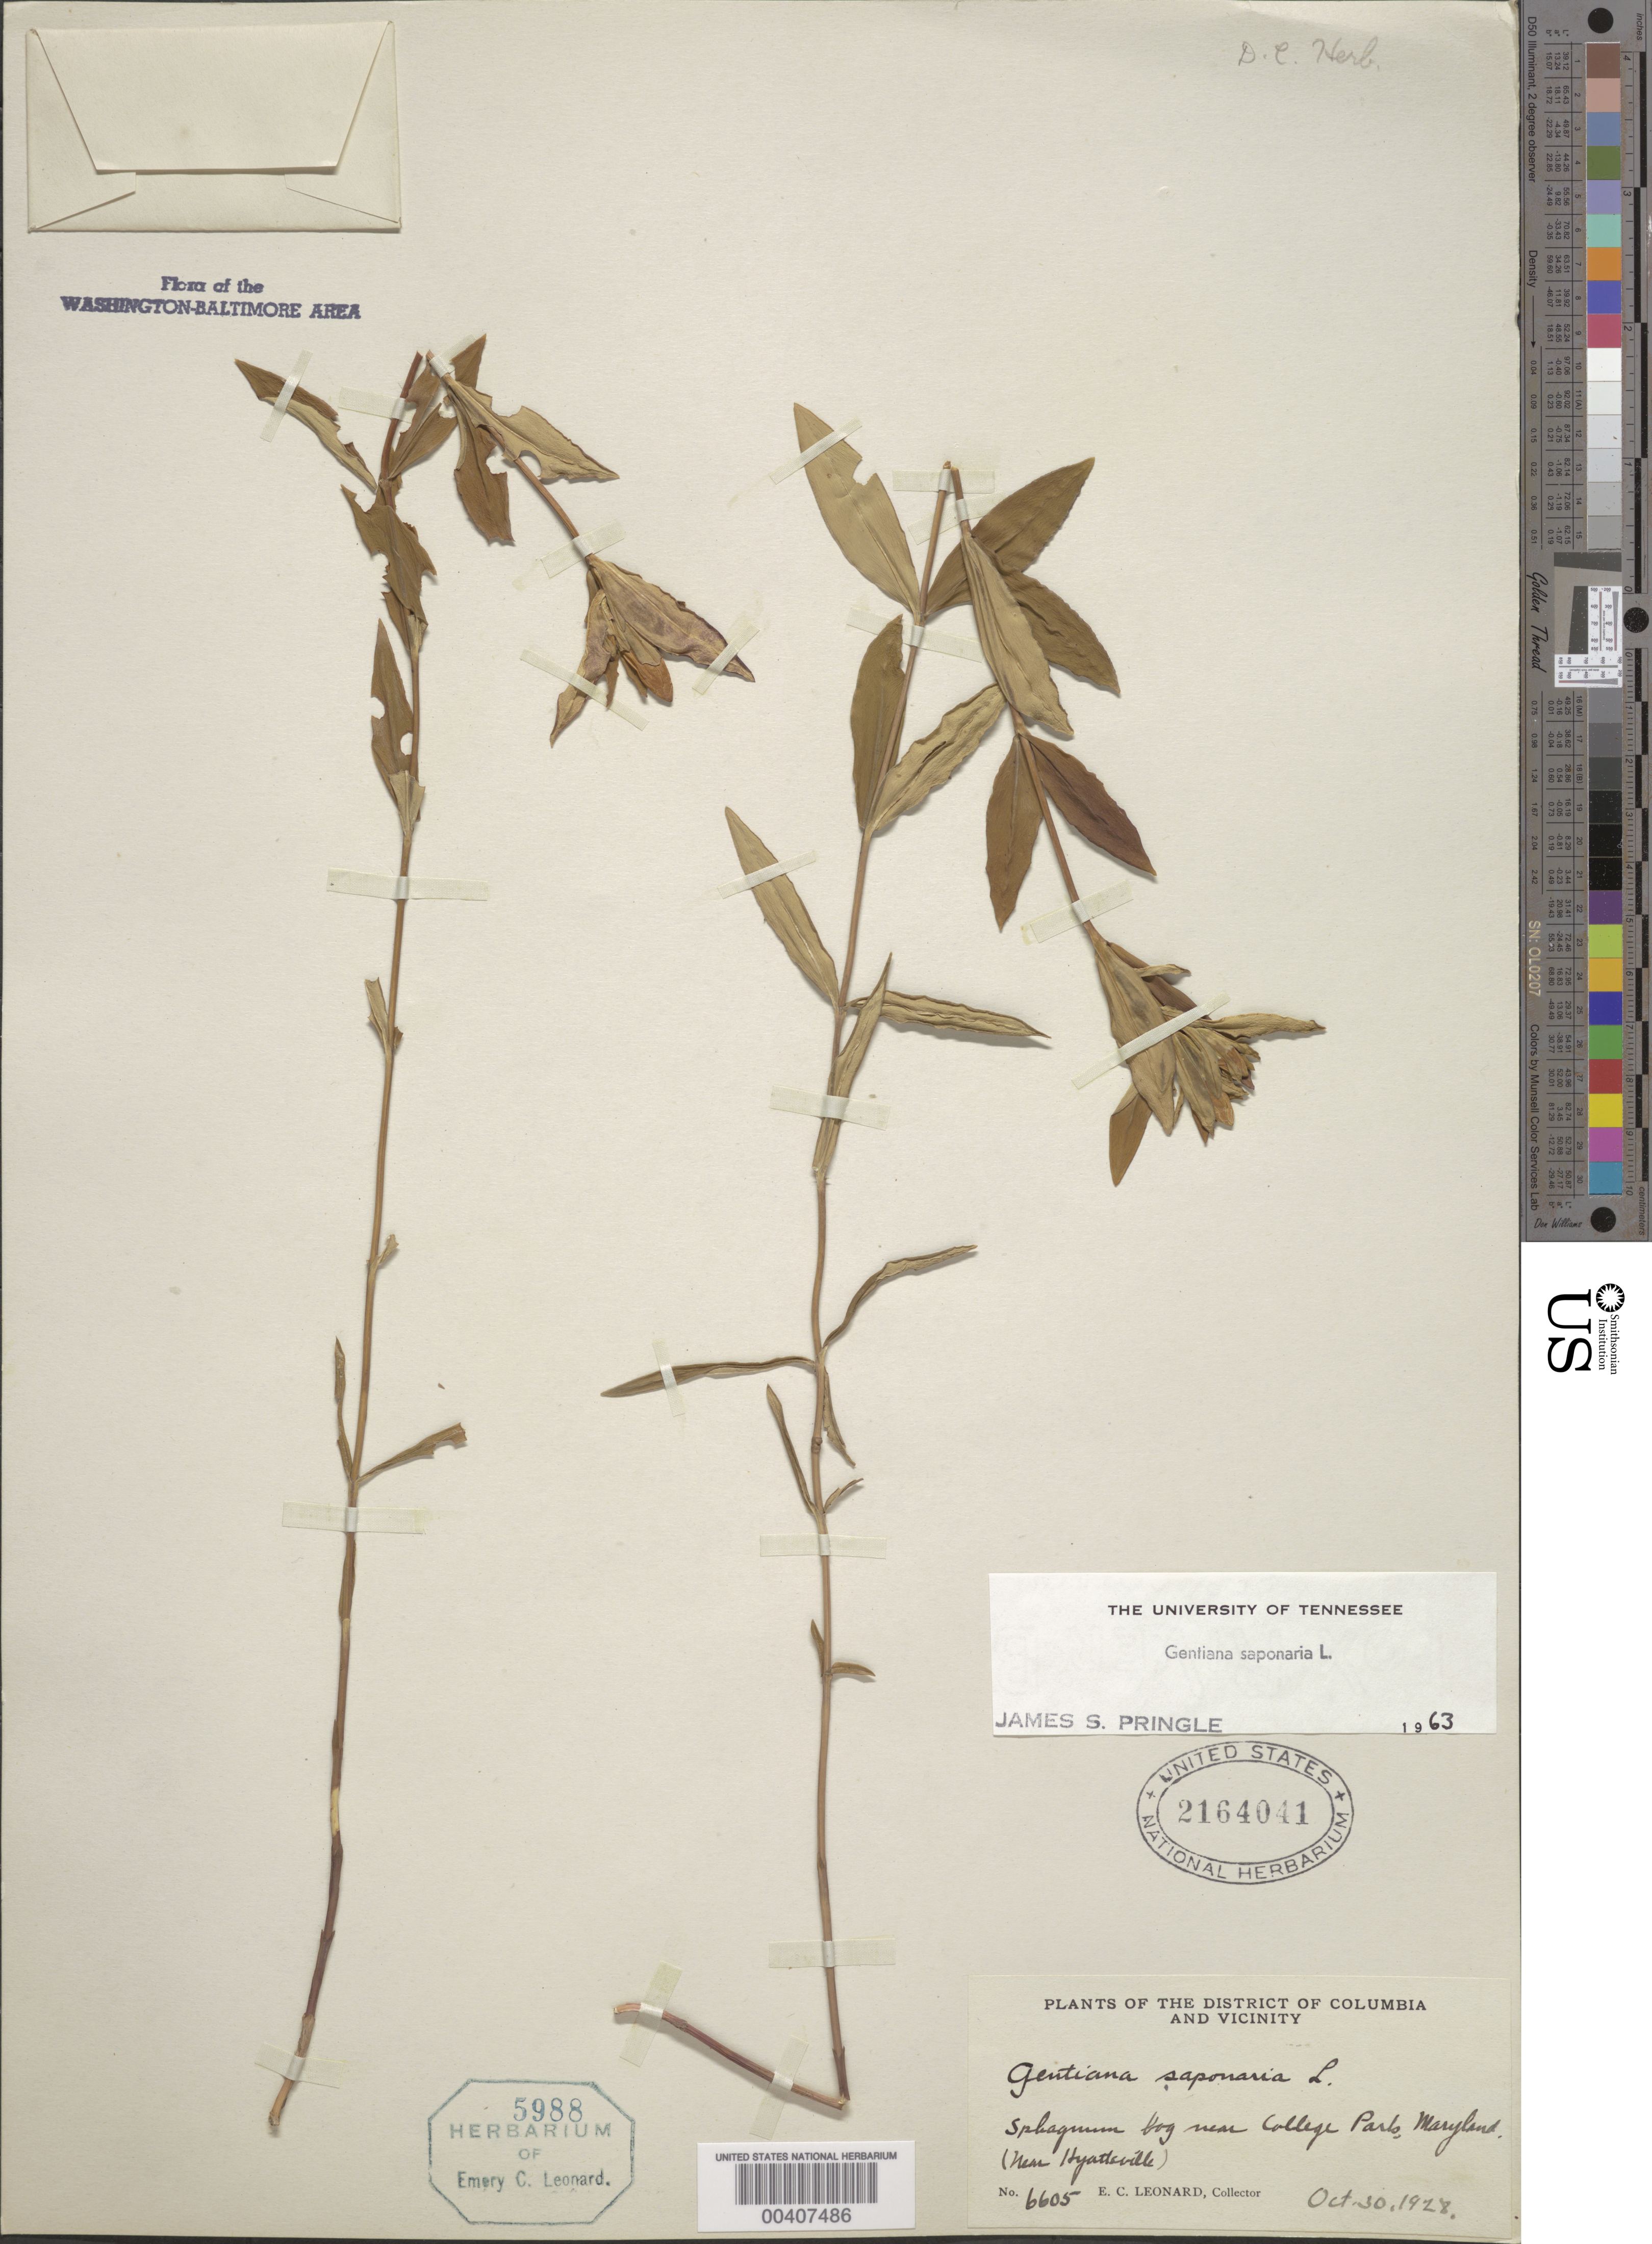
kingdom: Plantae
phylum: Tracheophyta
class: Magnoliopsida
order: Gentianales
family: Gentianaceae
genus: Gentiana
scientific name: Gentiana saponaria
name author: L.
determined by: Pringle, J. S.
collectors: E. C. Leonard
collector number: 6605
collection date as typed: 30 Oct 1928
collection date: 1928-10-30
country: United States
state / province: Maryland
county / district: Prince George's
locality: College Park and Hyattsville, near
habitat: Sphagnum bog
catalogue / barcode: US 2164041